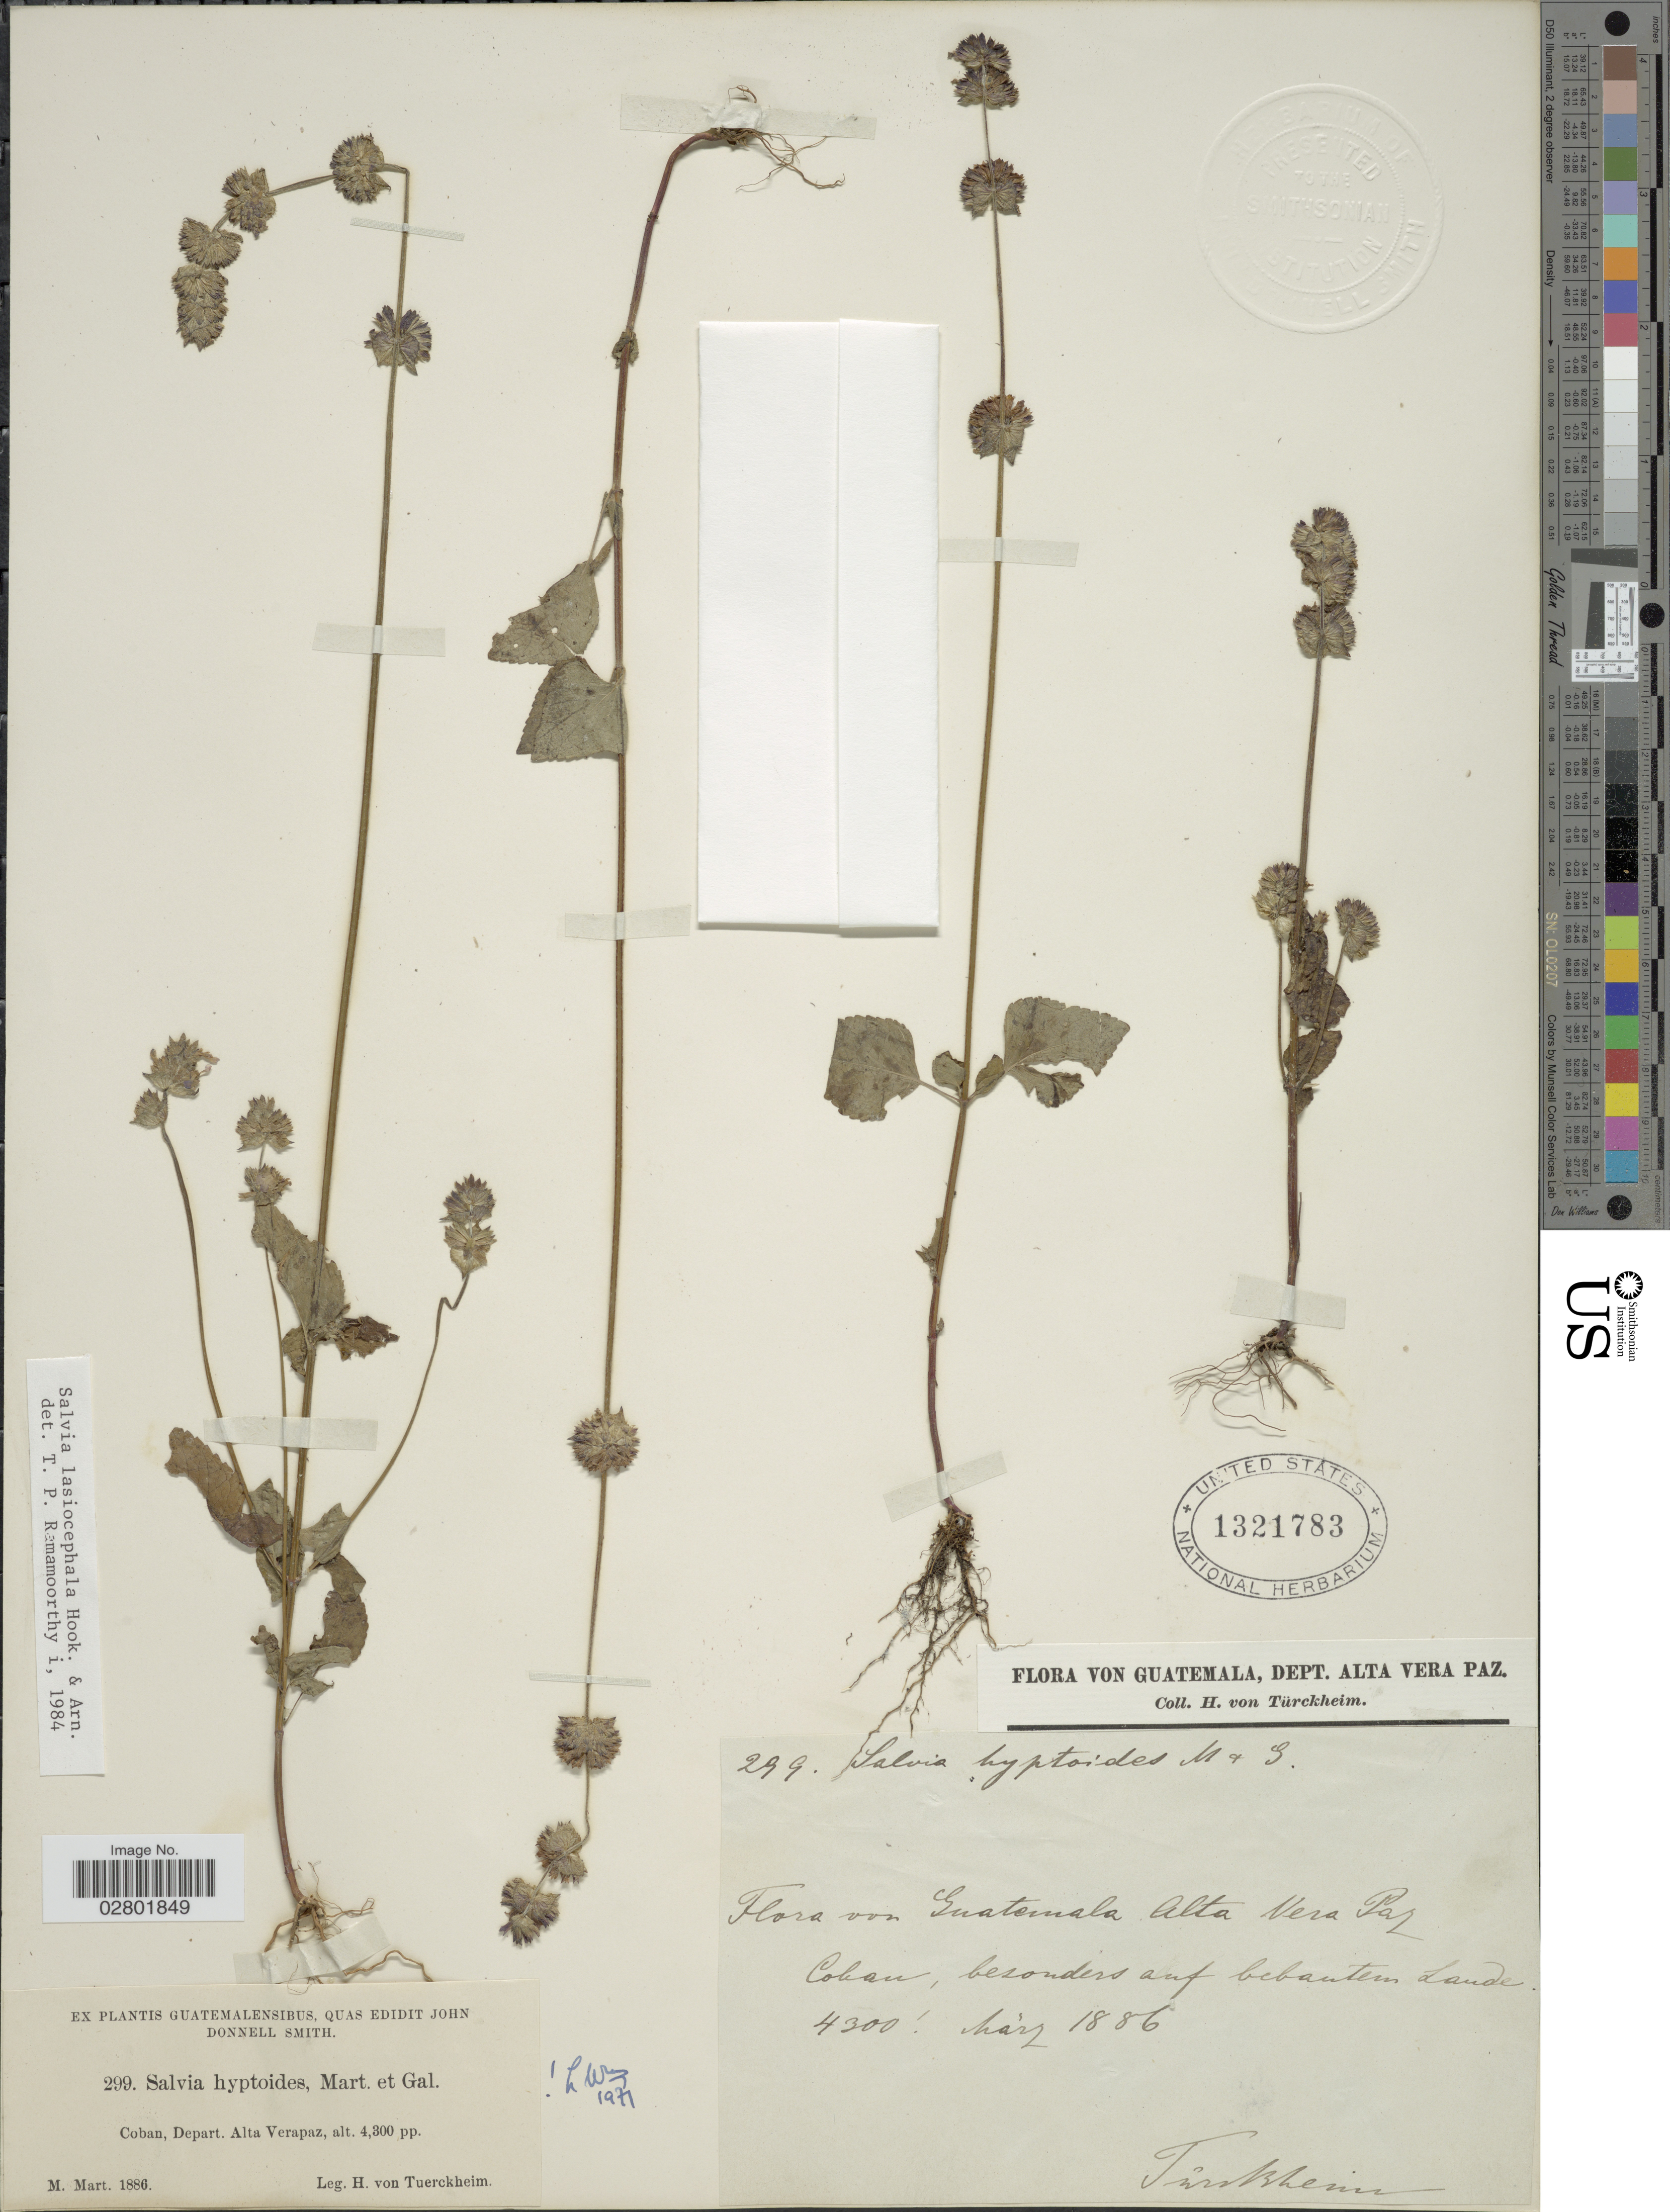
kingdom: Plantae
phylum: Tracheophyta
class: Magnoliopsida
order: Lamiales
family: Lamiaceae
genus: Salvia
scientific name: Salvia lasiocephala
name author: Hook. & Arn.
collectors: H. von Türckheim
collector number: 299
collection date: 1886-03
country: Guatemala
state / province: Alta Verapaz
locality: Coban, Depart. Alta Verapaz.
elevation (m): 1311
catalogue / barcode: US 1321783